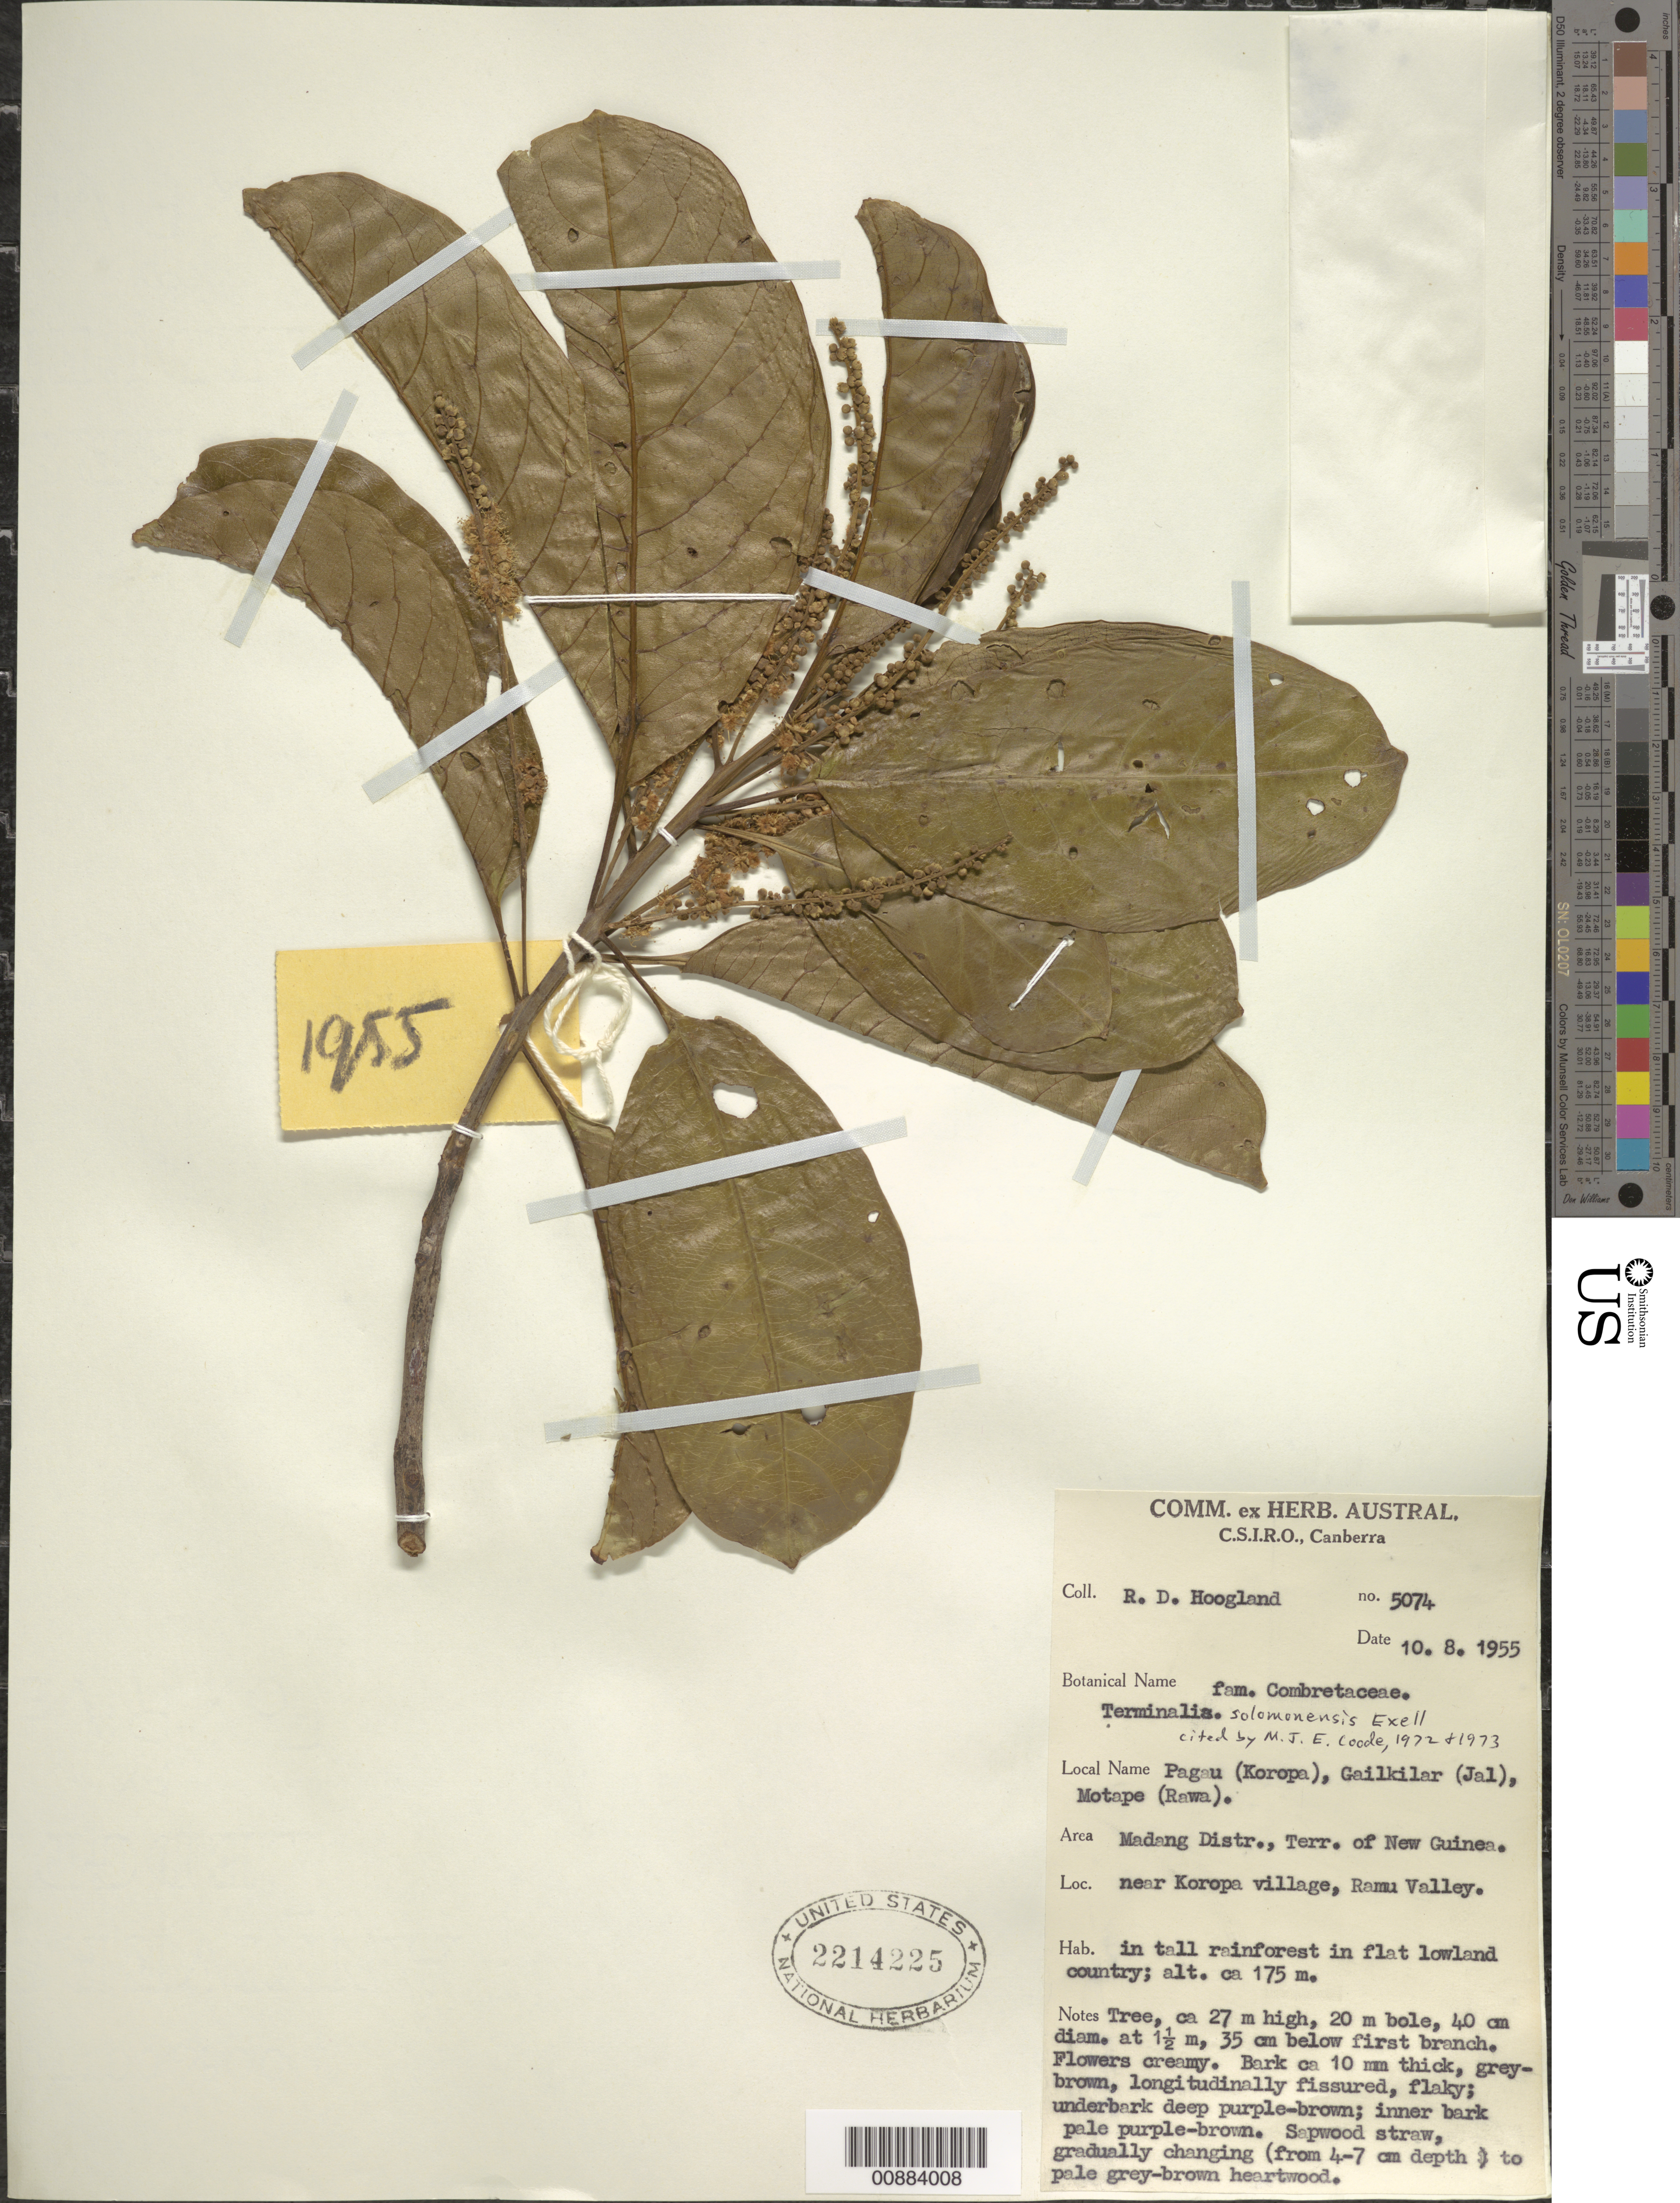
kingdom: Plantae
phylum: Tracheophyta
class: Magnoliopsida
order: Myrtales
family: Combretaceae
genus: Terminalia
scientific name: Terminalia solomonensis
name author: Exell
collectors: R. D. Hoogland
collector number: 5074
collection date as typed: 10 Aug 1955 or 08 Oct 1955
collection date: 1955-08-10 or 1955-10-08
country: Papua New Guinea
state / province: Madang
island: New Guinea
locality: near Koropa village, Rama Valley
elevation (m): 175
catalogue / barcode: US 2214225